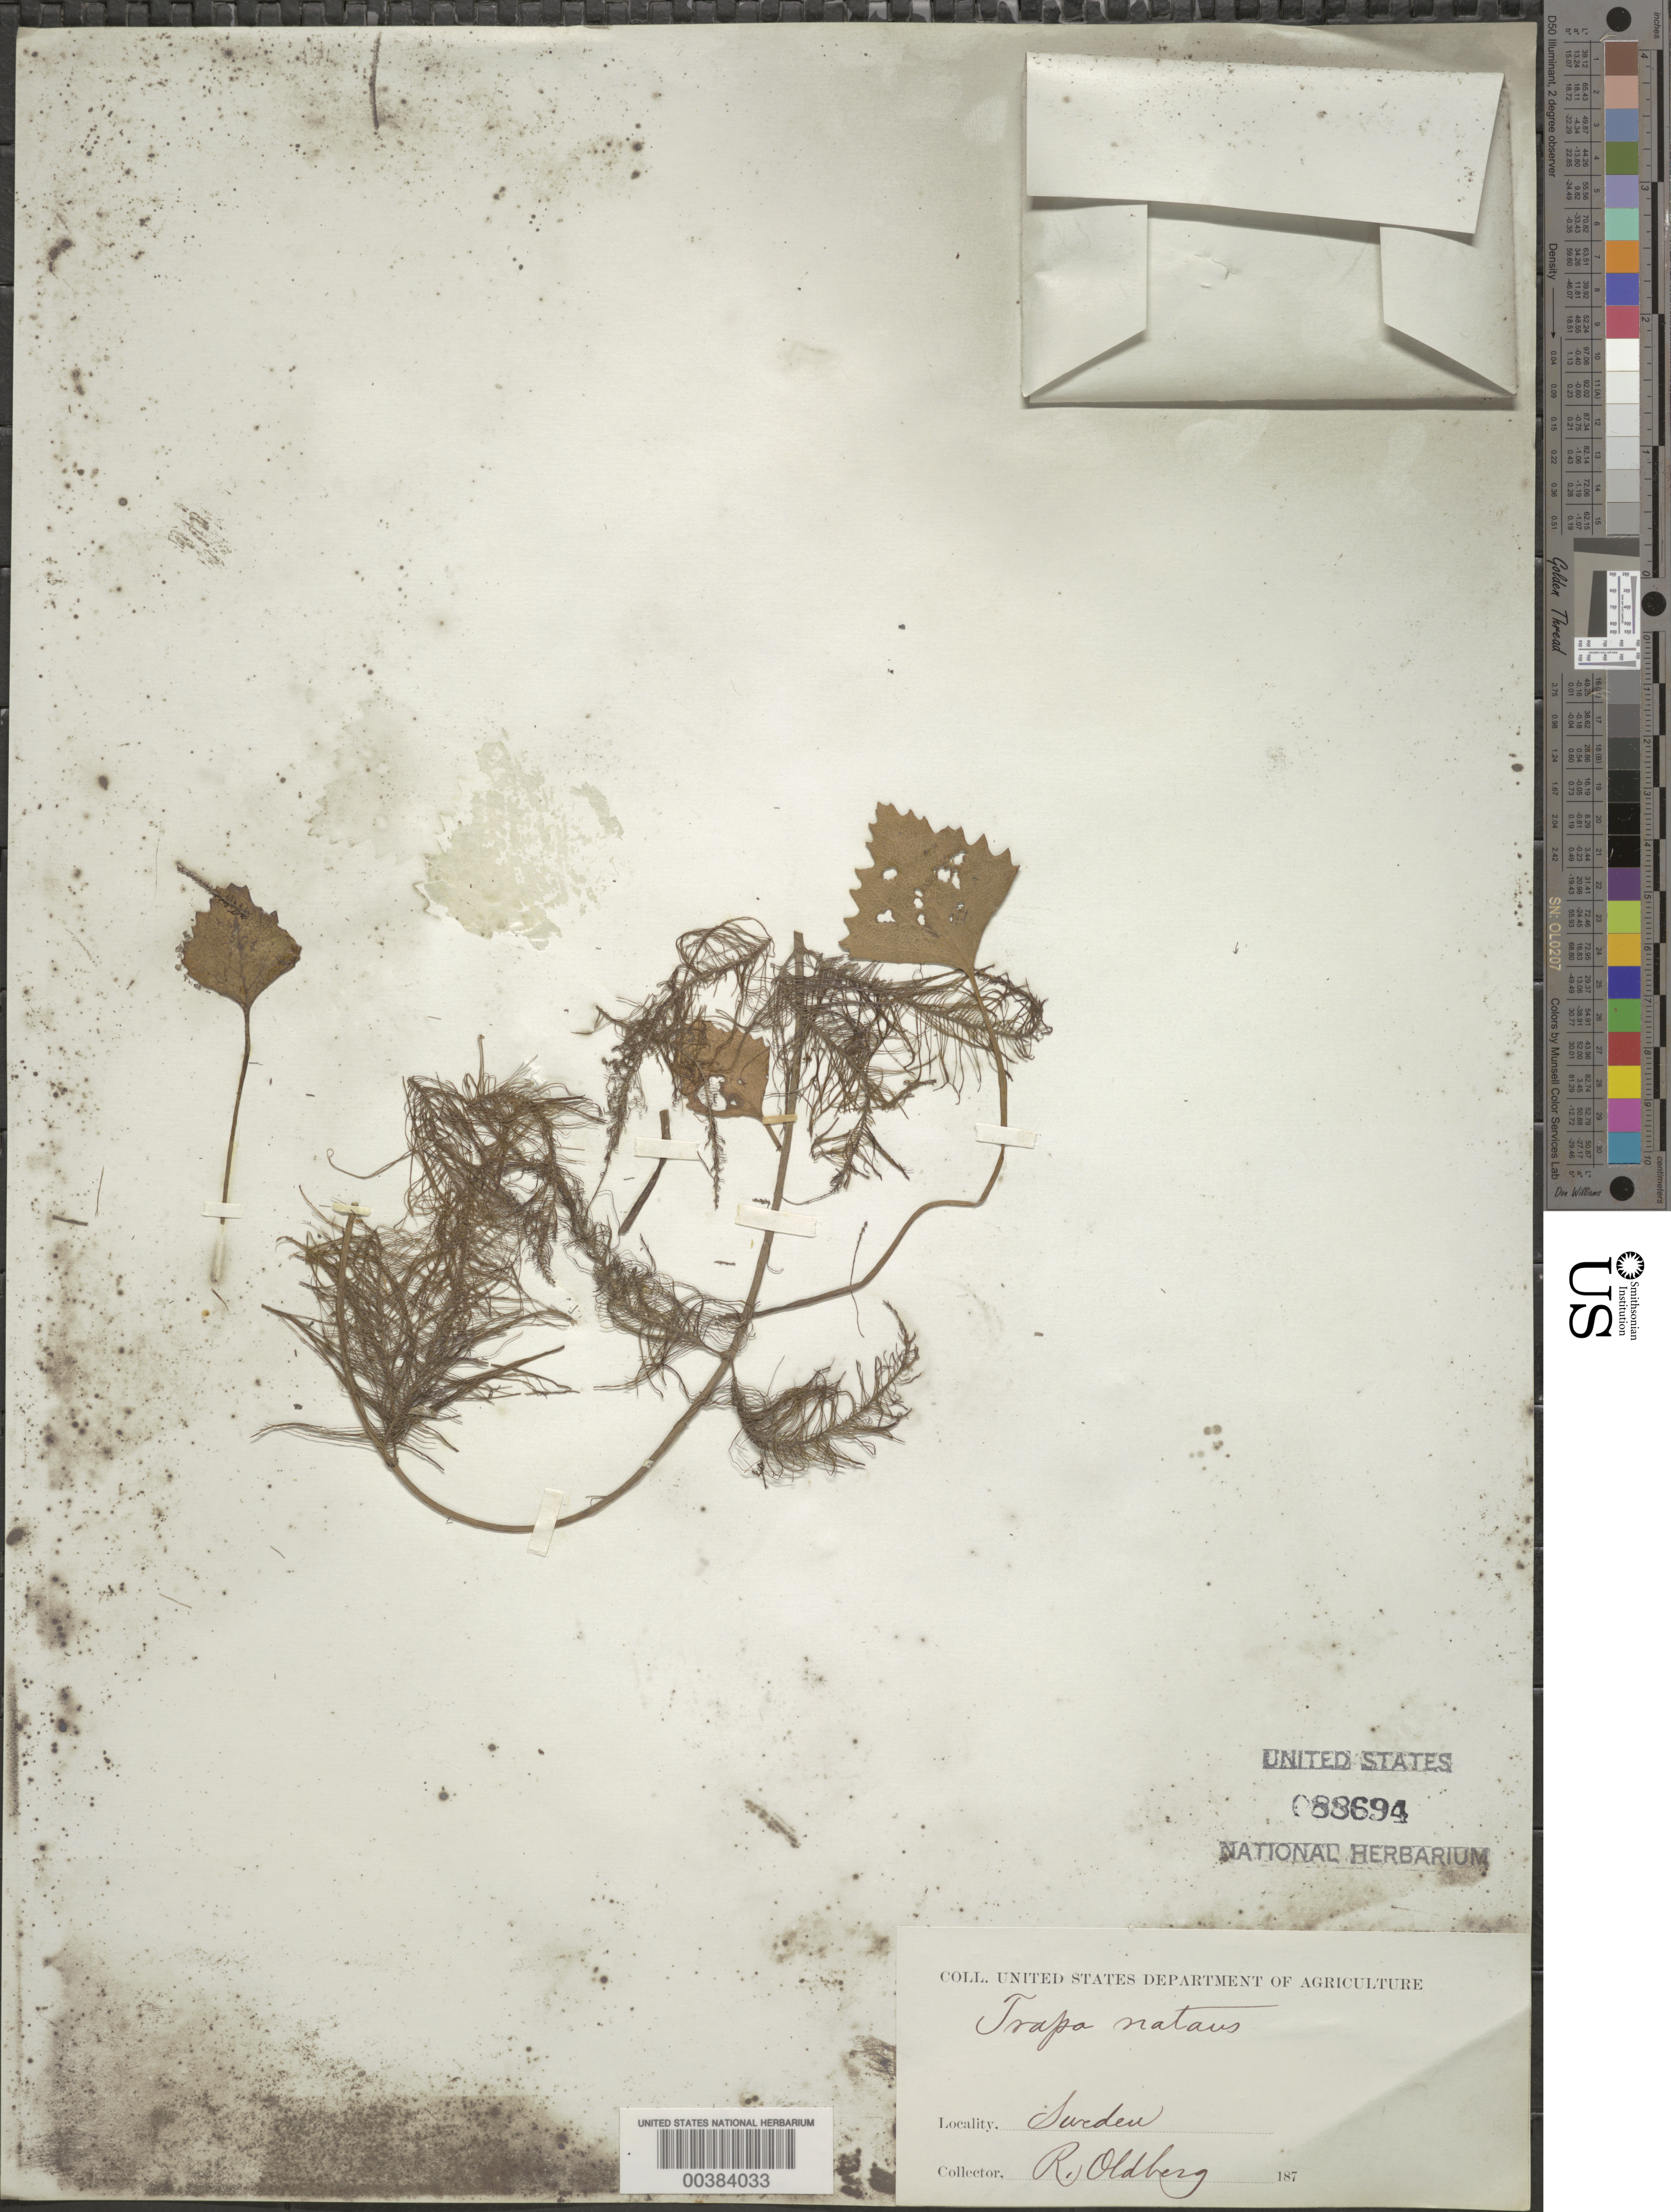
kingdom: Plantae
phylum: Tracheophyta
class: Magnoliopsida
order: Myrtales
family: Lythraceae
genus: Trapa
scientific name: Trapa natans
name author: L.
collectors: R. Oldberg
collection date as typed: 187-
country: Sweden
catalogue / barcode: US 88694